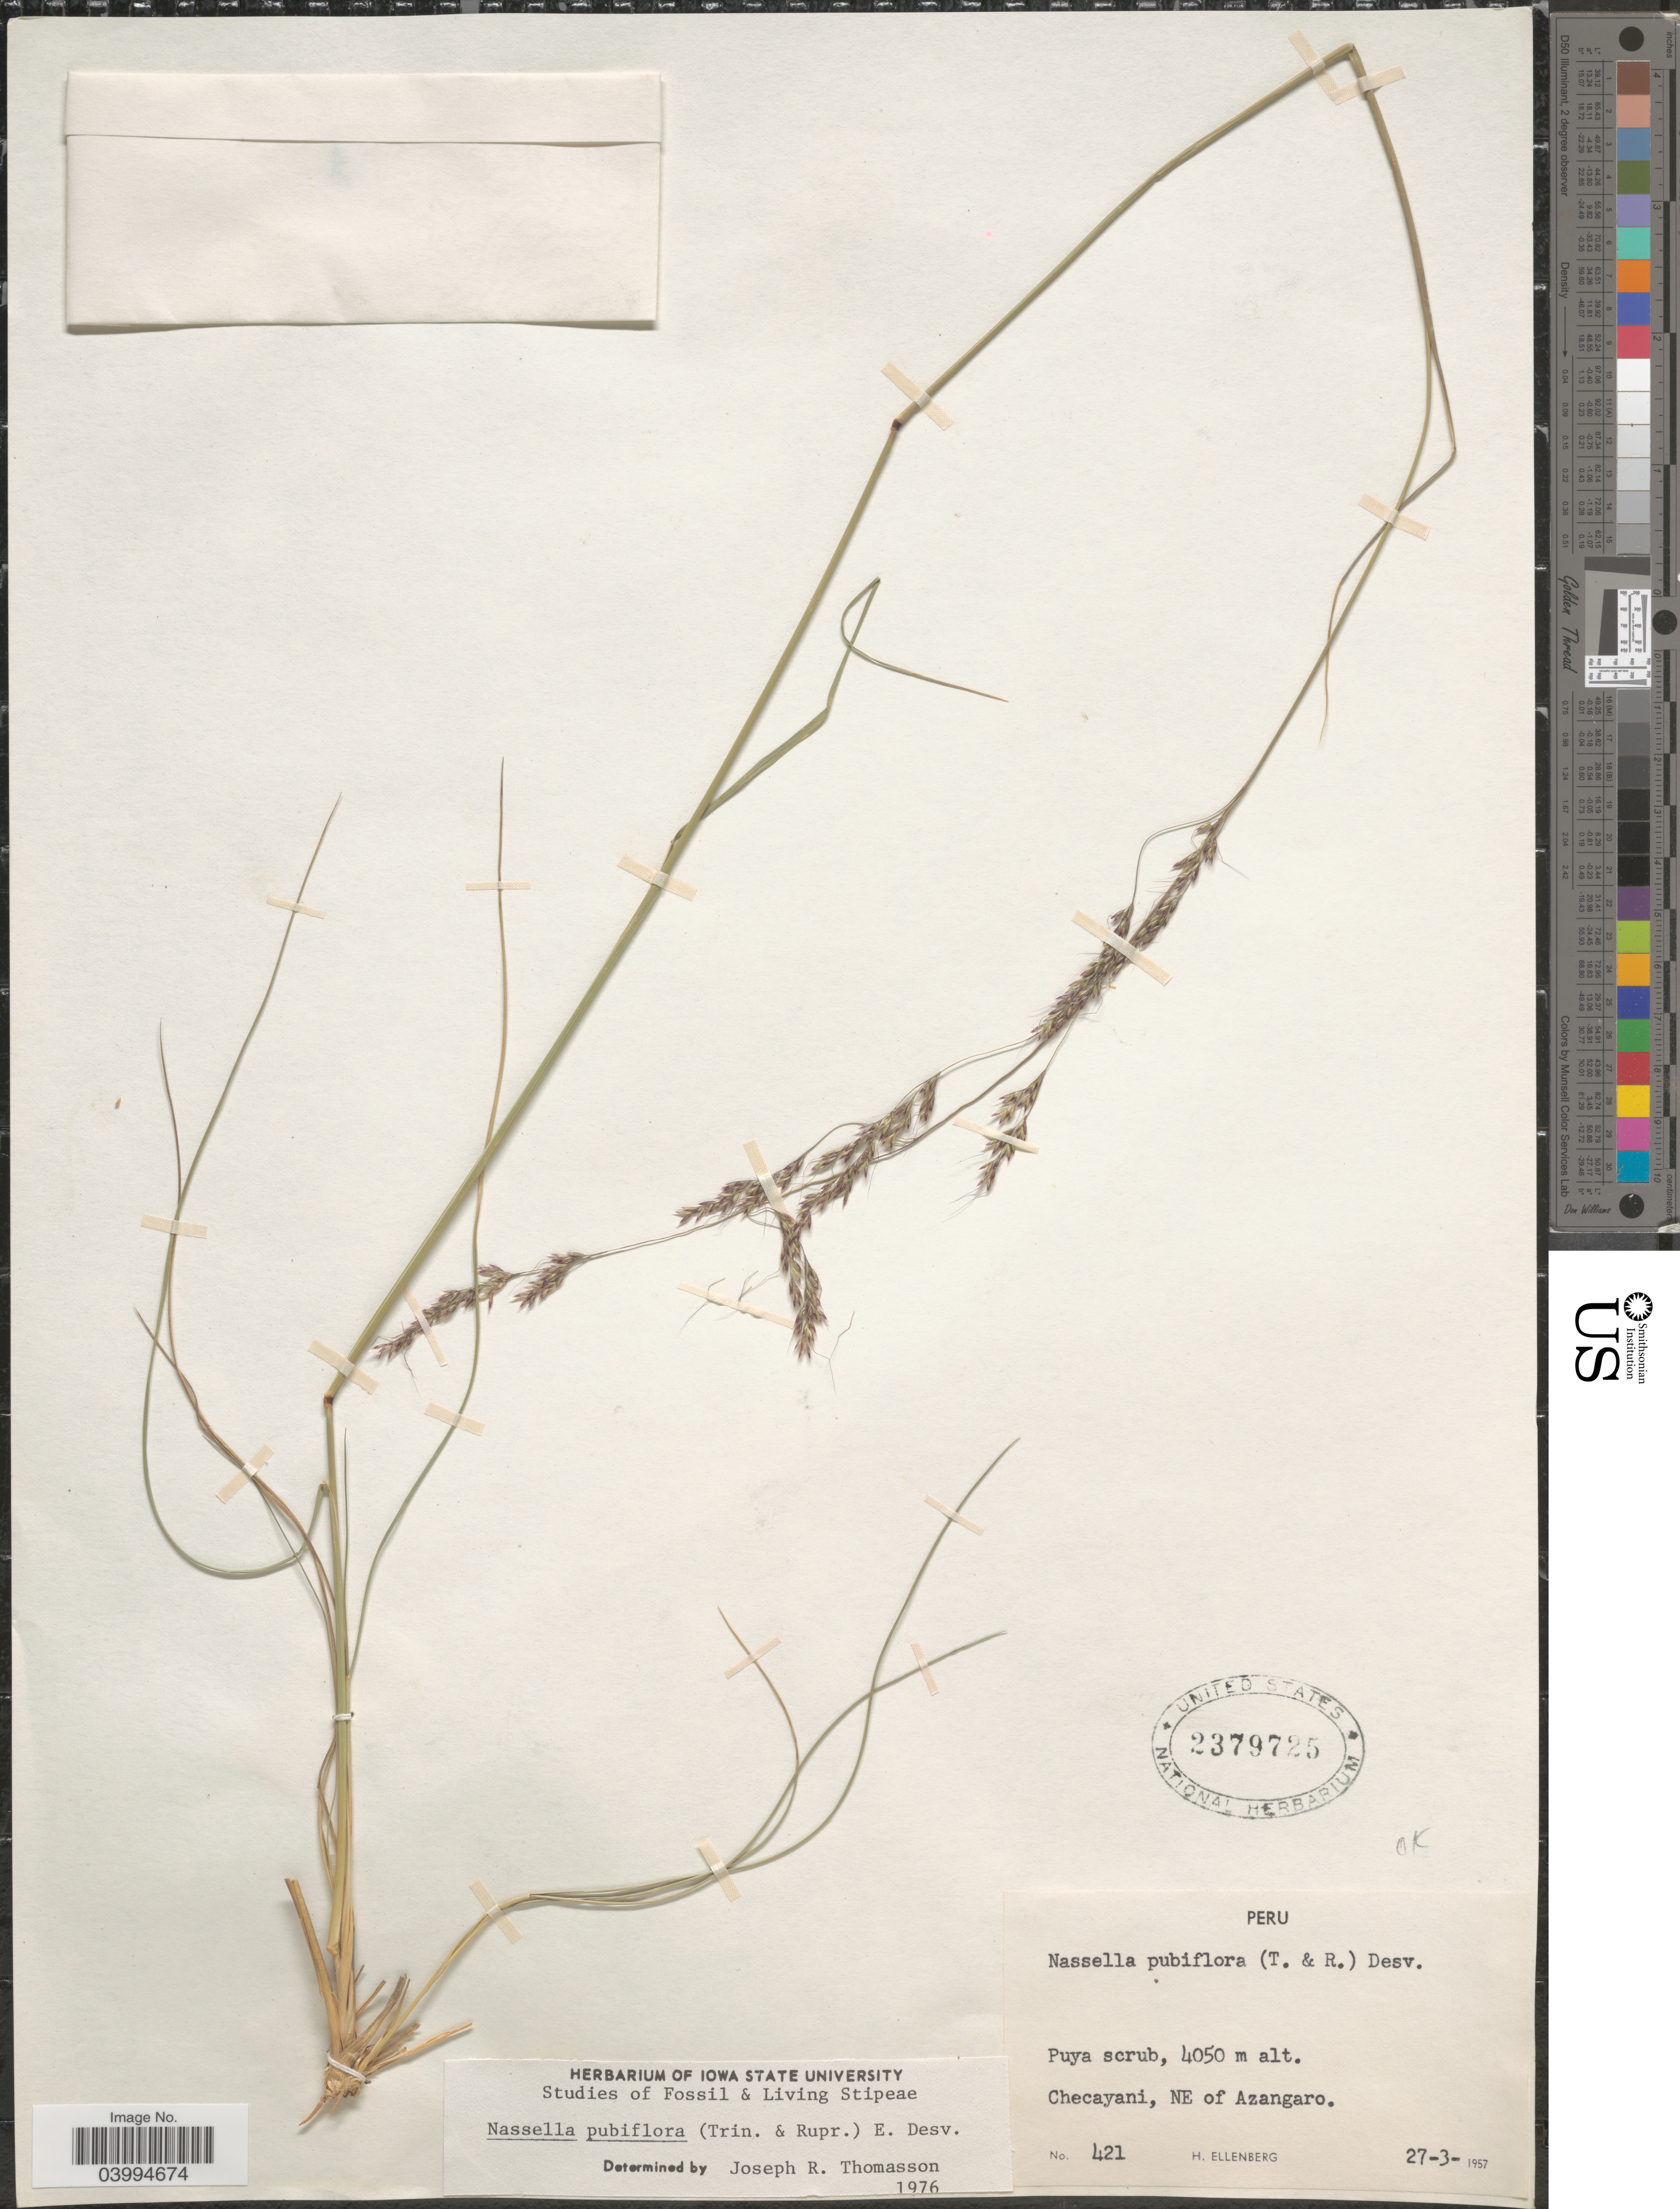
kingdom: Plantae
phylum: Tracheophyta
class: Liliopsida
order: Poales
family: Poaceae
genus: Nassella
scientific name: Nassella pubiflora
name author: (Trin. & Rupr.) É. Desv.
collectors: H. Ellenberg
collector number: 421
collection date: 1957-03-27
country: Peru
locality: Puya scrub, Checayani, NE of Azangaro.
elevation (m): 4050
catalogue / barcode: US 2379725